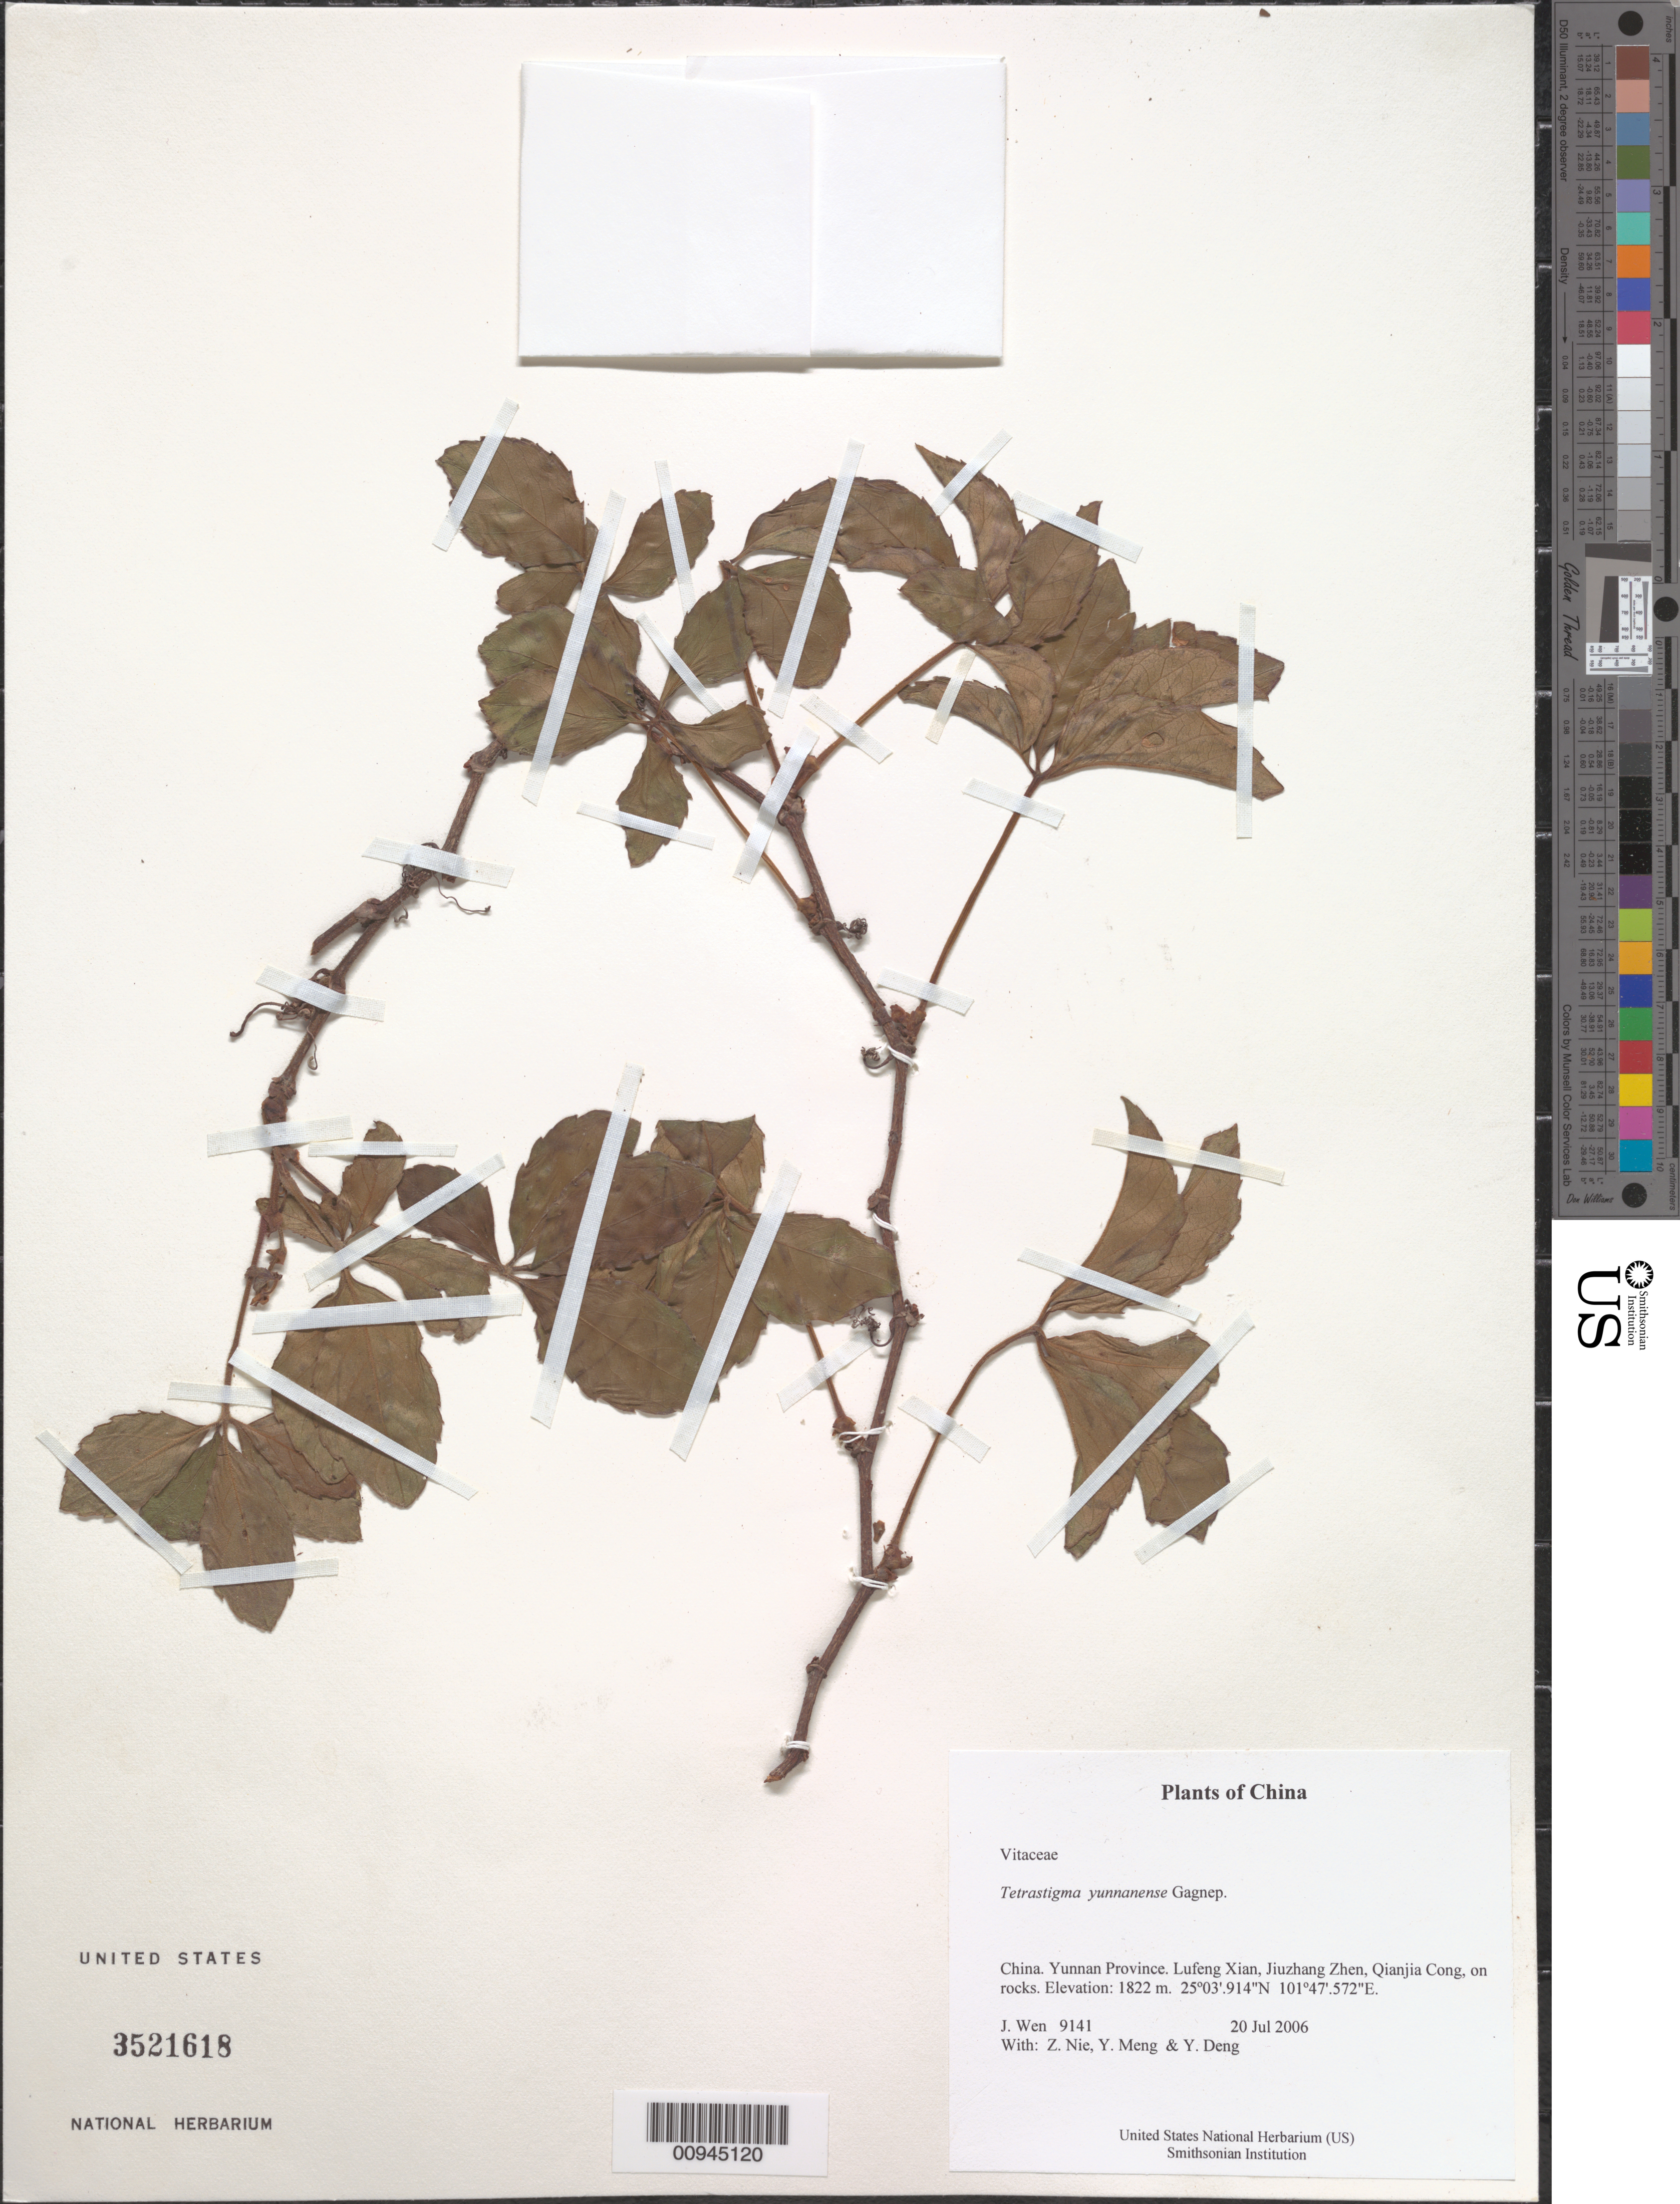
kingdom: Plantae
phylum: Tracheophyta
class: Magnoliopsida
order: Vitales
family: Vitaceae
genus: Tetrastigma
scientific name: Tetrastigma yunnanense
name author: Gagnep.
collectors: J. Wen, Z. Nie, Y. Meng & Y. Deng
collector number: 9141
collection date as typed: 20 Jul 2006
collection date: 2006-07-20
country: China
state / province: Yunnan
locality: Yunnan Province. Lufeng Xian, Jiuzhang Zhen, Qianjia Cong, on rocks.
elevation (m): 1822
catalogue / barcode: US 3521618